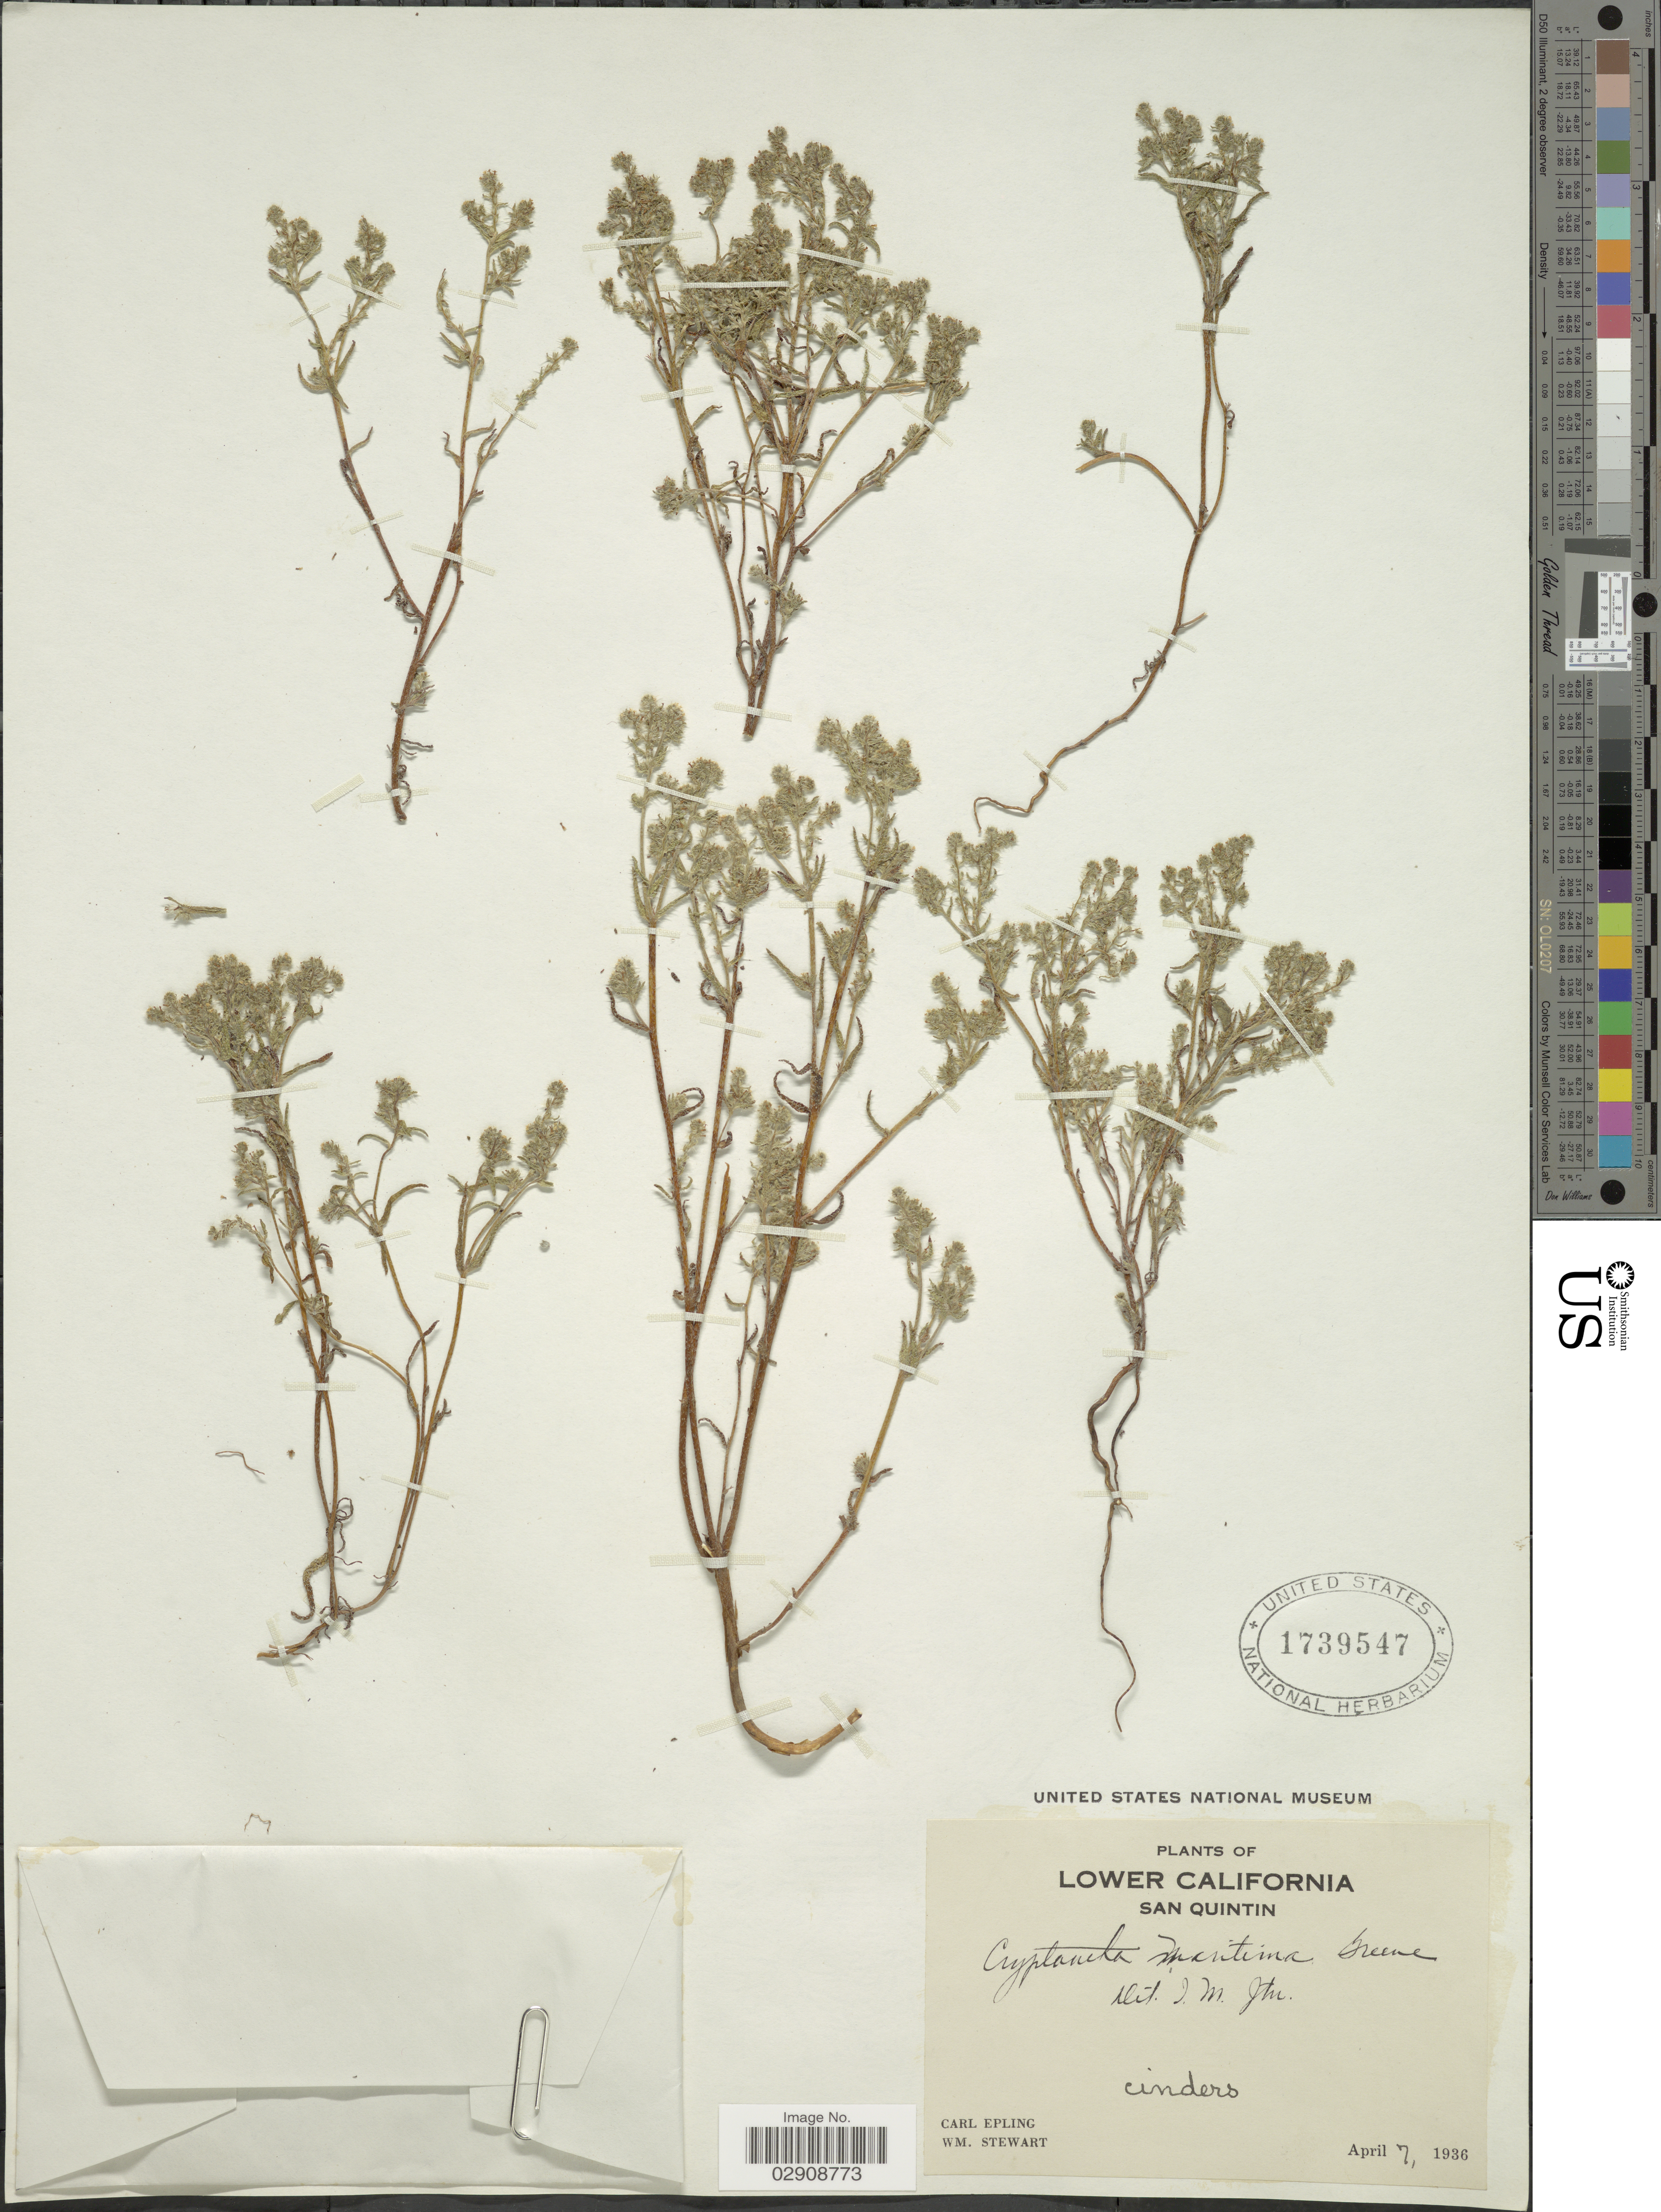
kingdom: Plantae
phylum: Tracheophyta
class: Magnoliopsida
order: Boraginales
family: Boraginaceae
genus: Cryptantha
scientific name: Cryptantha maritima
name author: (Greene) Greene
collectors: C. C. Epling & W. Stewart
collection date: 1936-04-07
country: Mexico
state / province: Baja California Norte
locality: Lower California, San Quintin.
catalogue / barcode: US 1739547